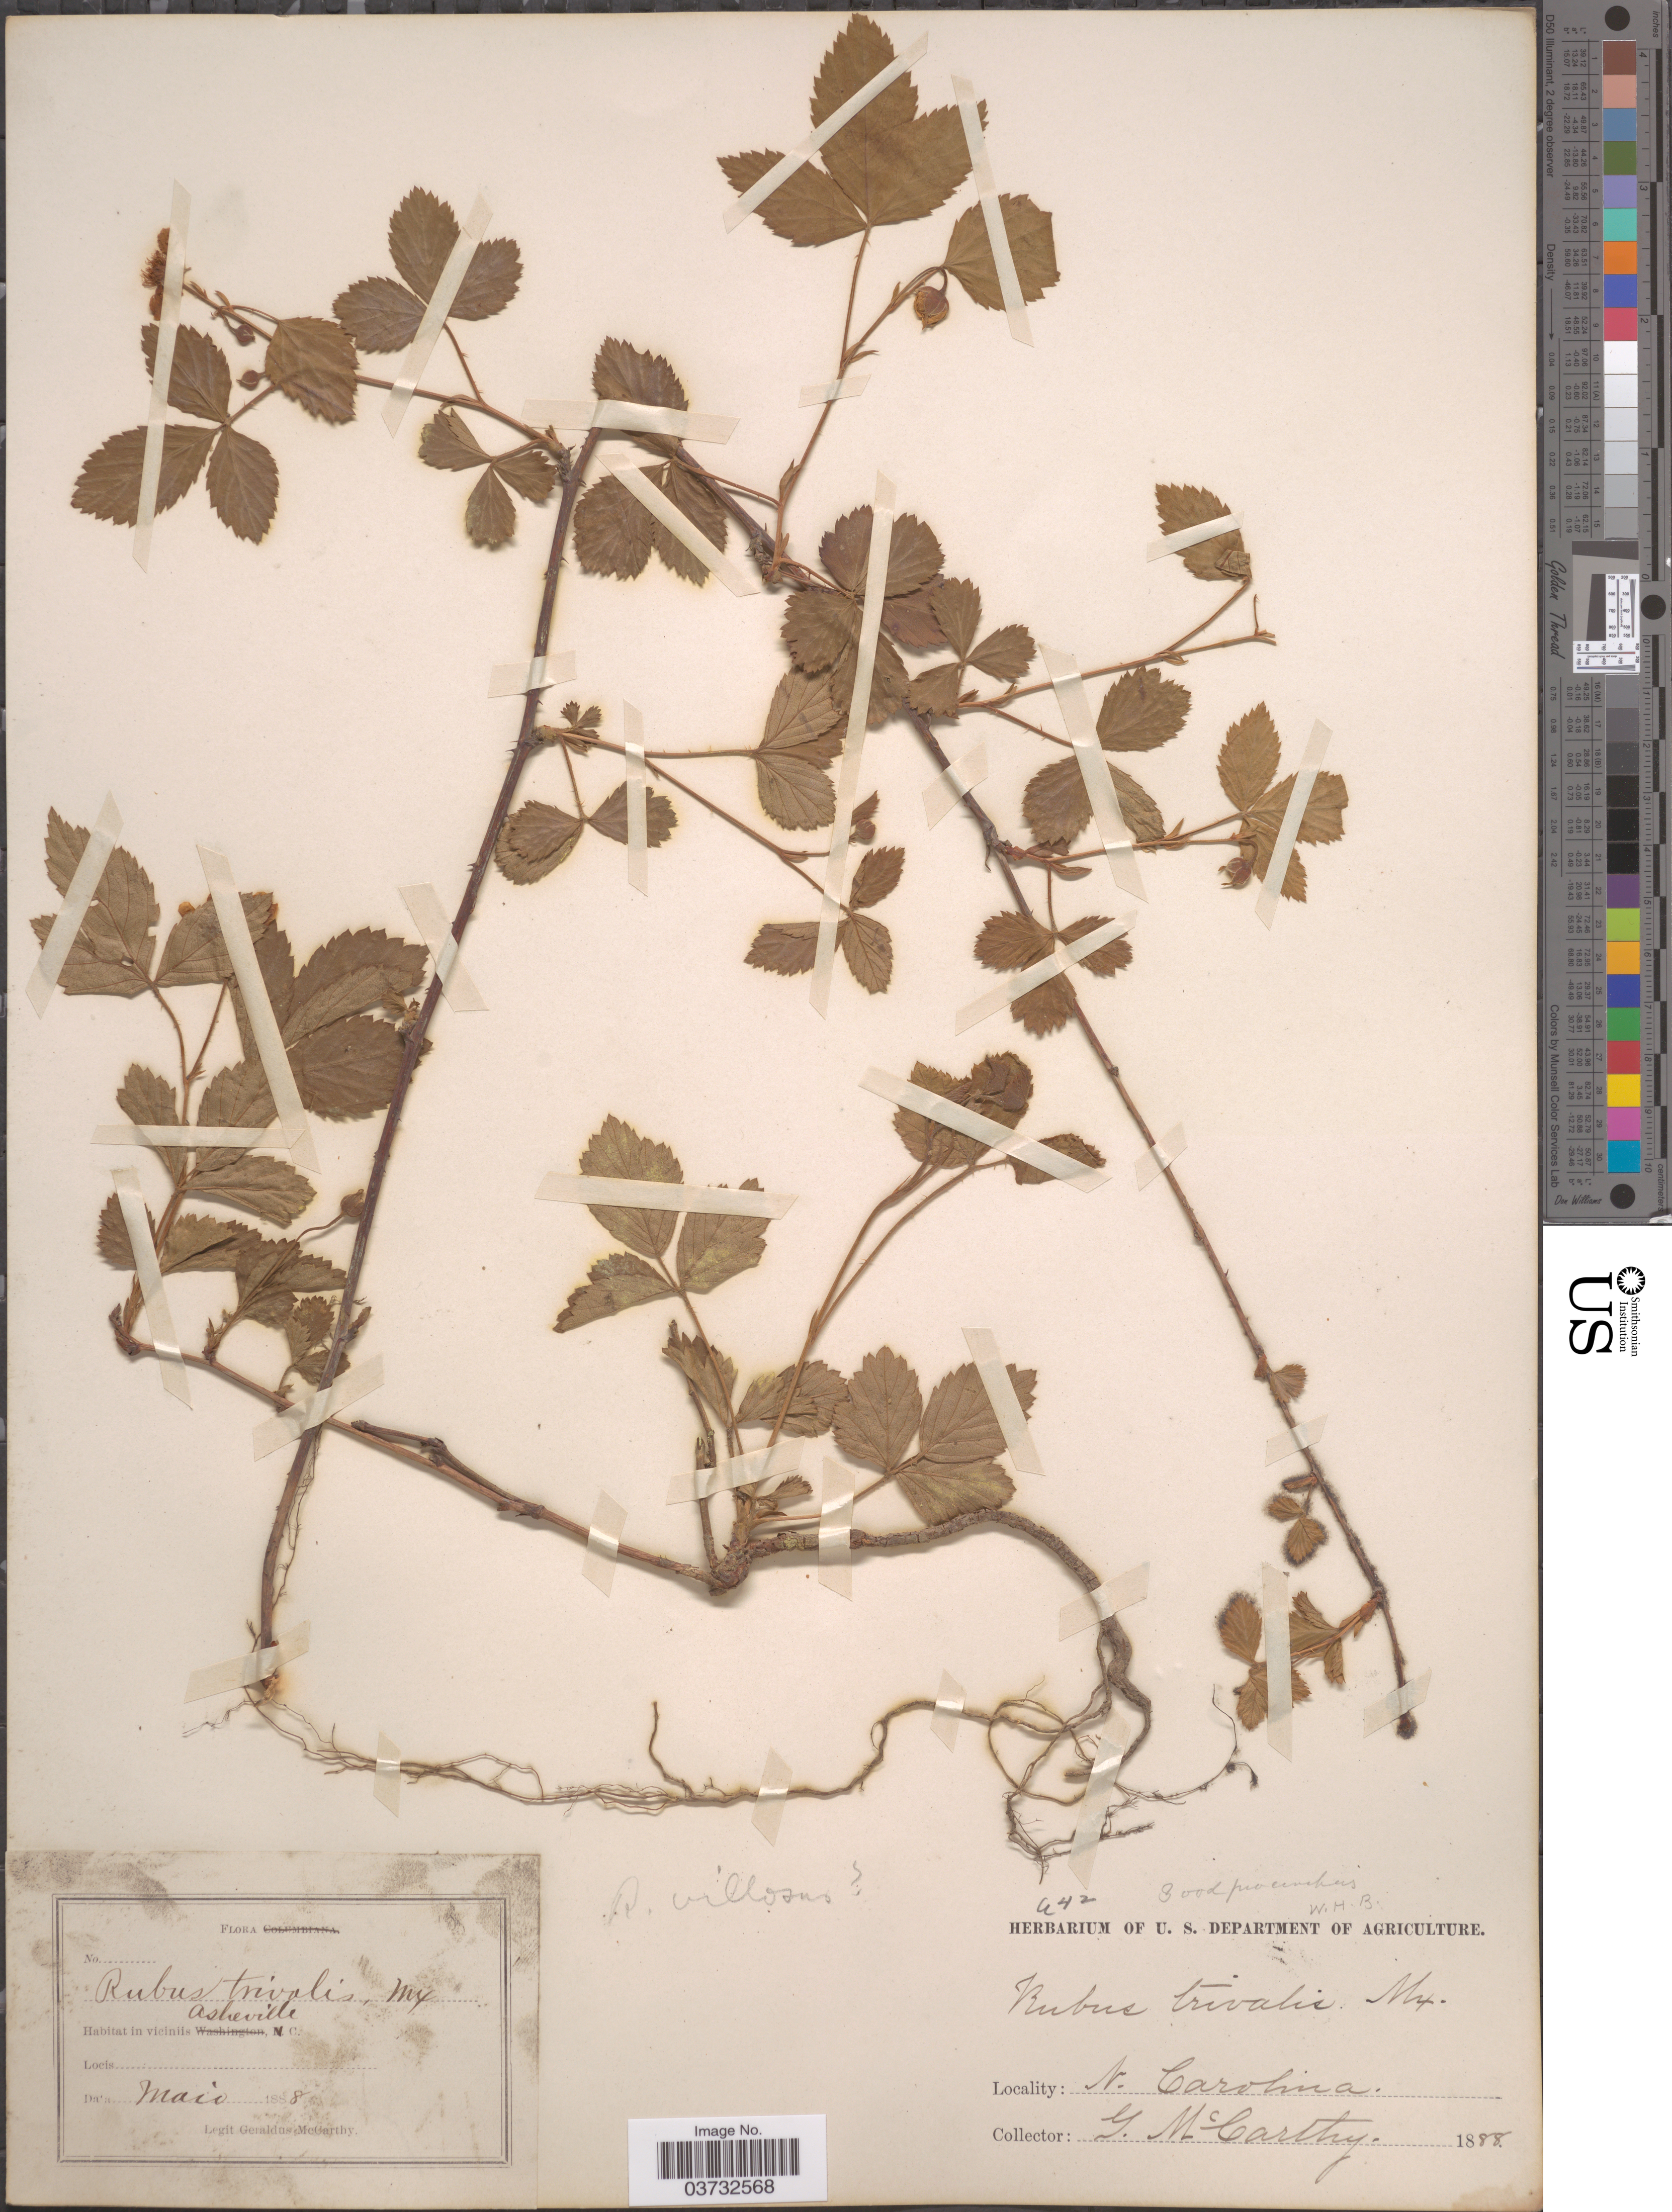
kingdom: Plantae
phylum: Tracheophyta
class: Magnoliopsida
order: Rosales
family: Rosaceae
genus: Rubus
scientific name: Rubus sp.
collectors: M. McCarthy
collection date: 1888-05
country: United States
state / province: North Carolina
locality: In viciniis Asheville.